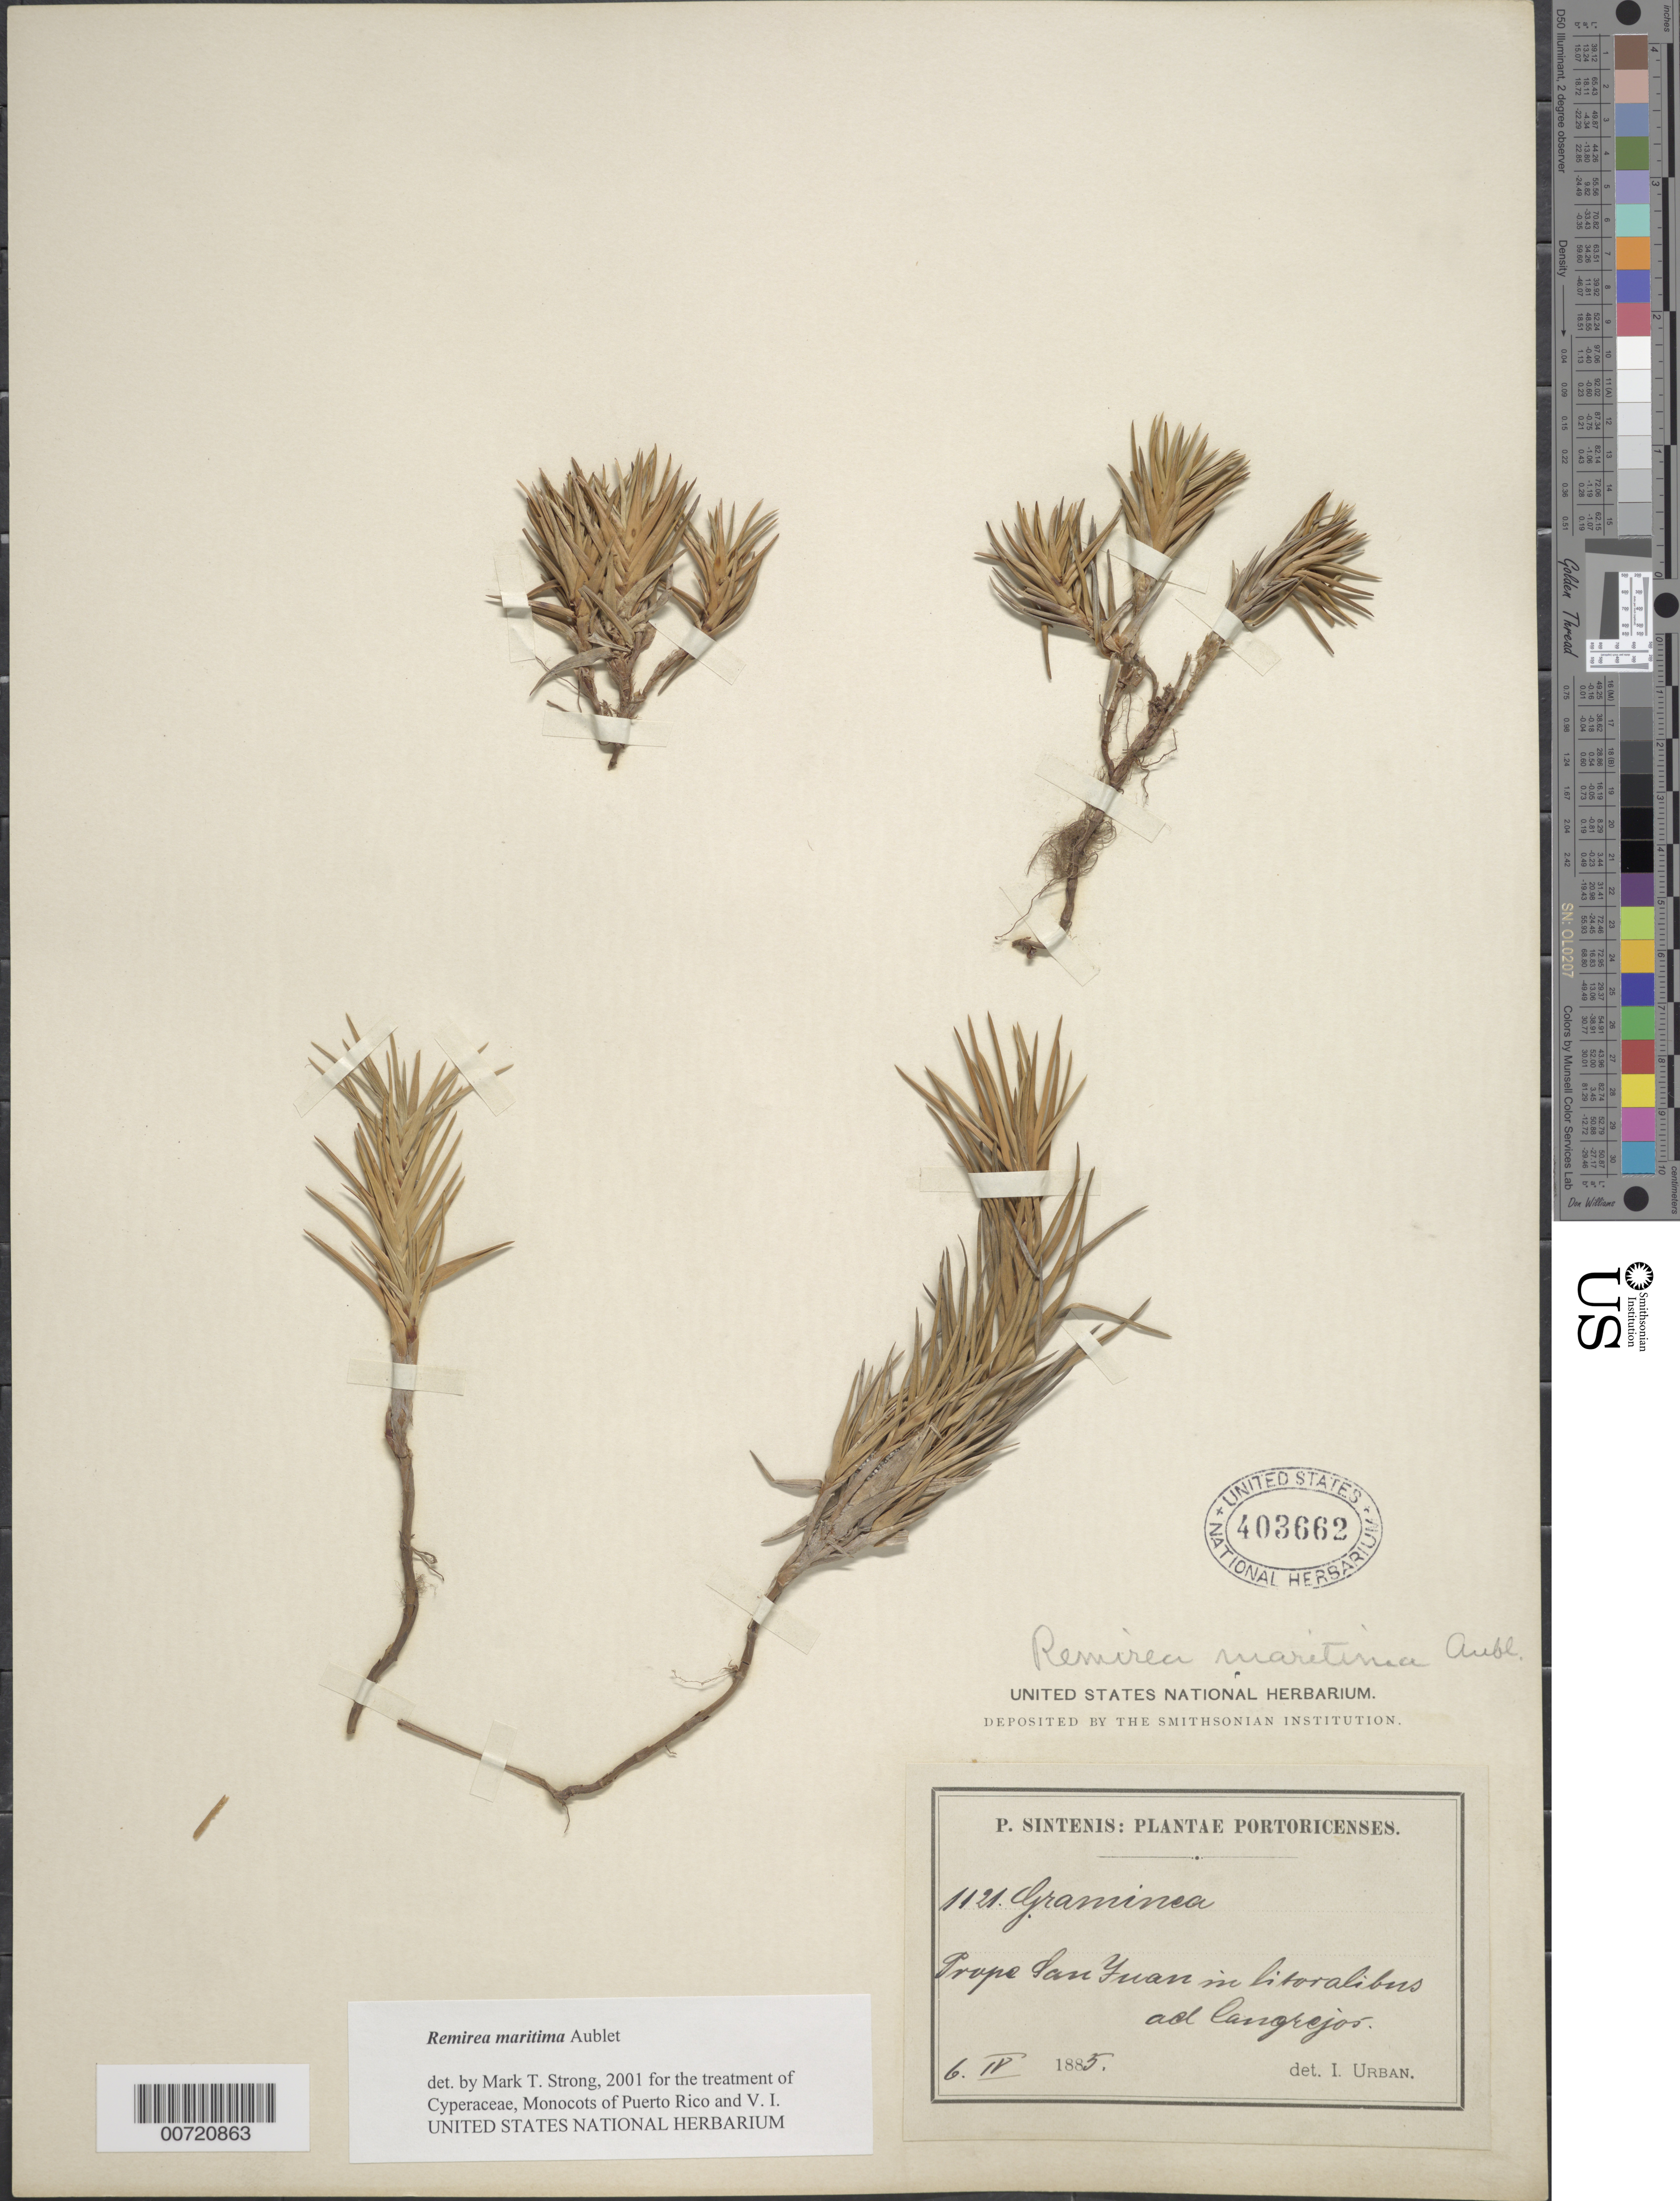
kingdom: Plantae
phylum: Tracheophyta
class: Liliopsida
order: Poales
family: Cyperaceae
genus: Cyperus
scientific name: Cyperus pedunculatus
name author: (R. Br.) J. Kern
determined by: Strong, M. T., (US), Smithsonian Institution - National Museum of Natural History (UNITED STATES)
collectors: P. Sintenis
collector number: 1121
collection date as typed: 06 Apr 1885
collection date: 1885-04-06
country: Puerto Rico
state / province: San Juan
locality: Prope San Juan.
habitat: In litoralibus ad Congrejos.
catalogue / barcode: US 403662